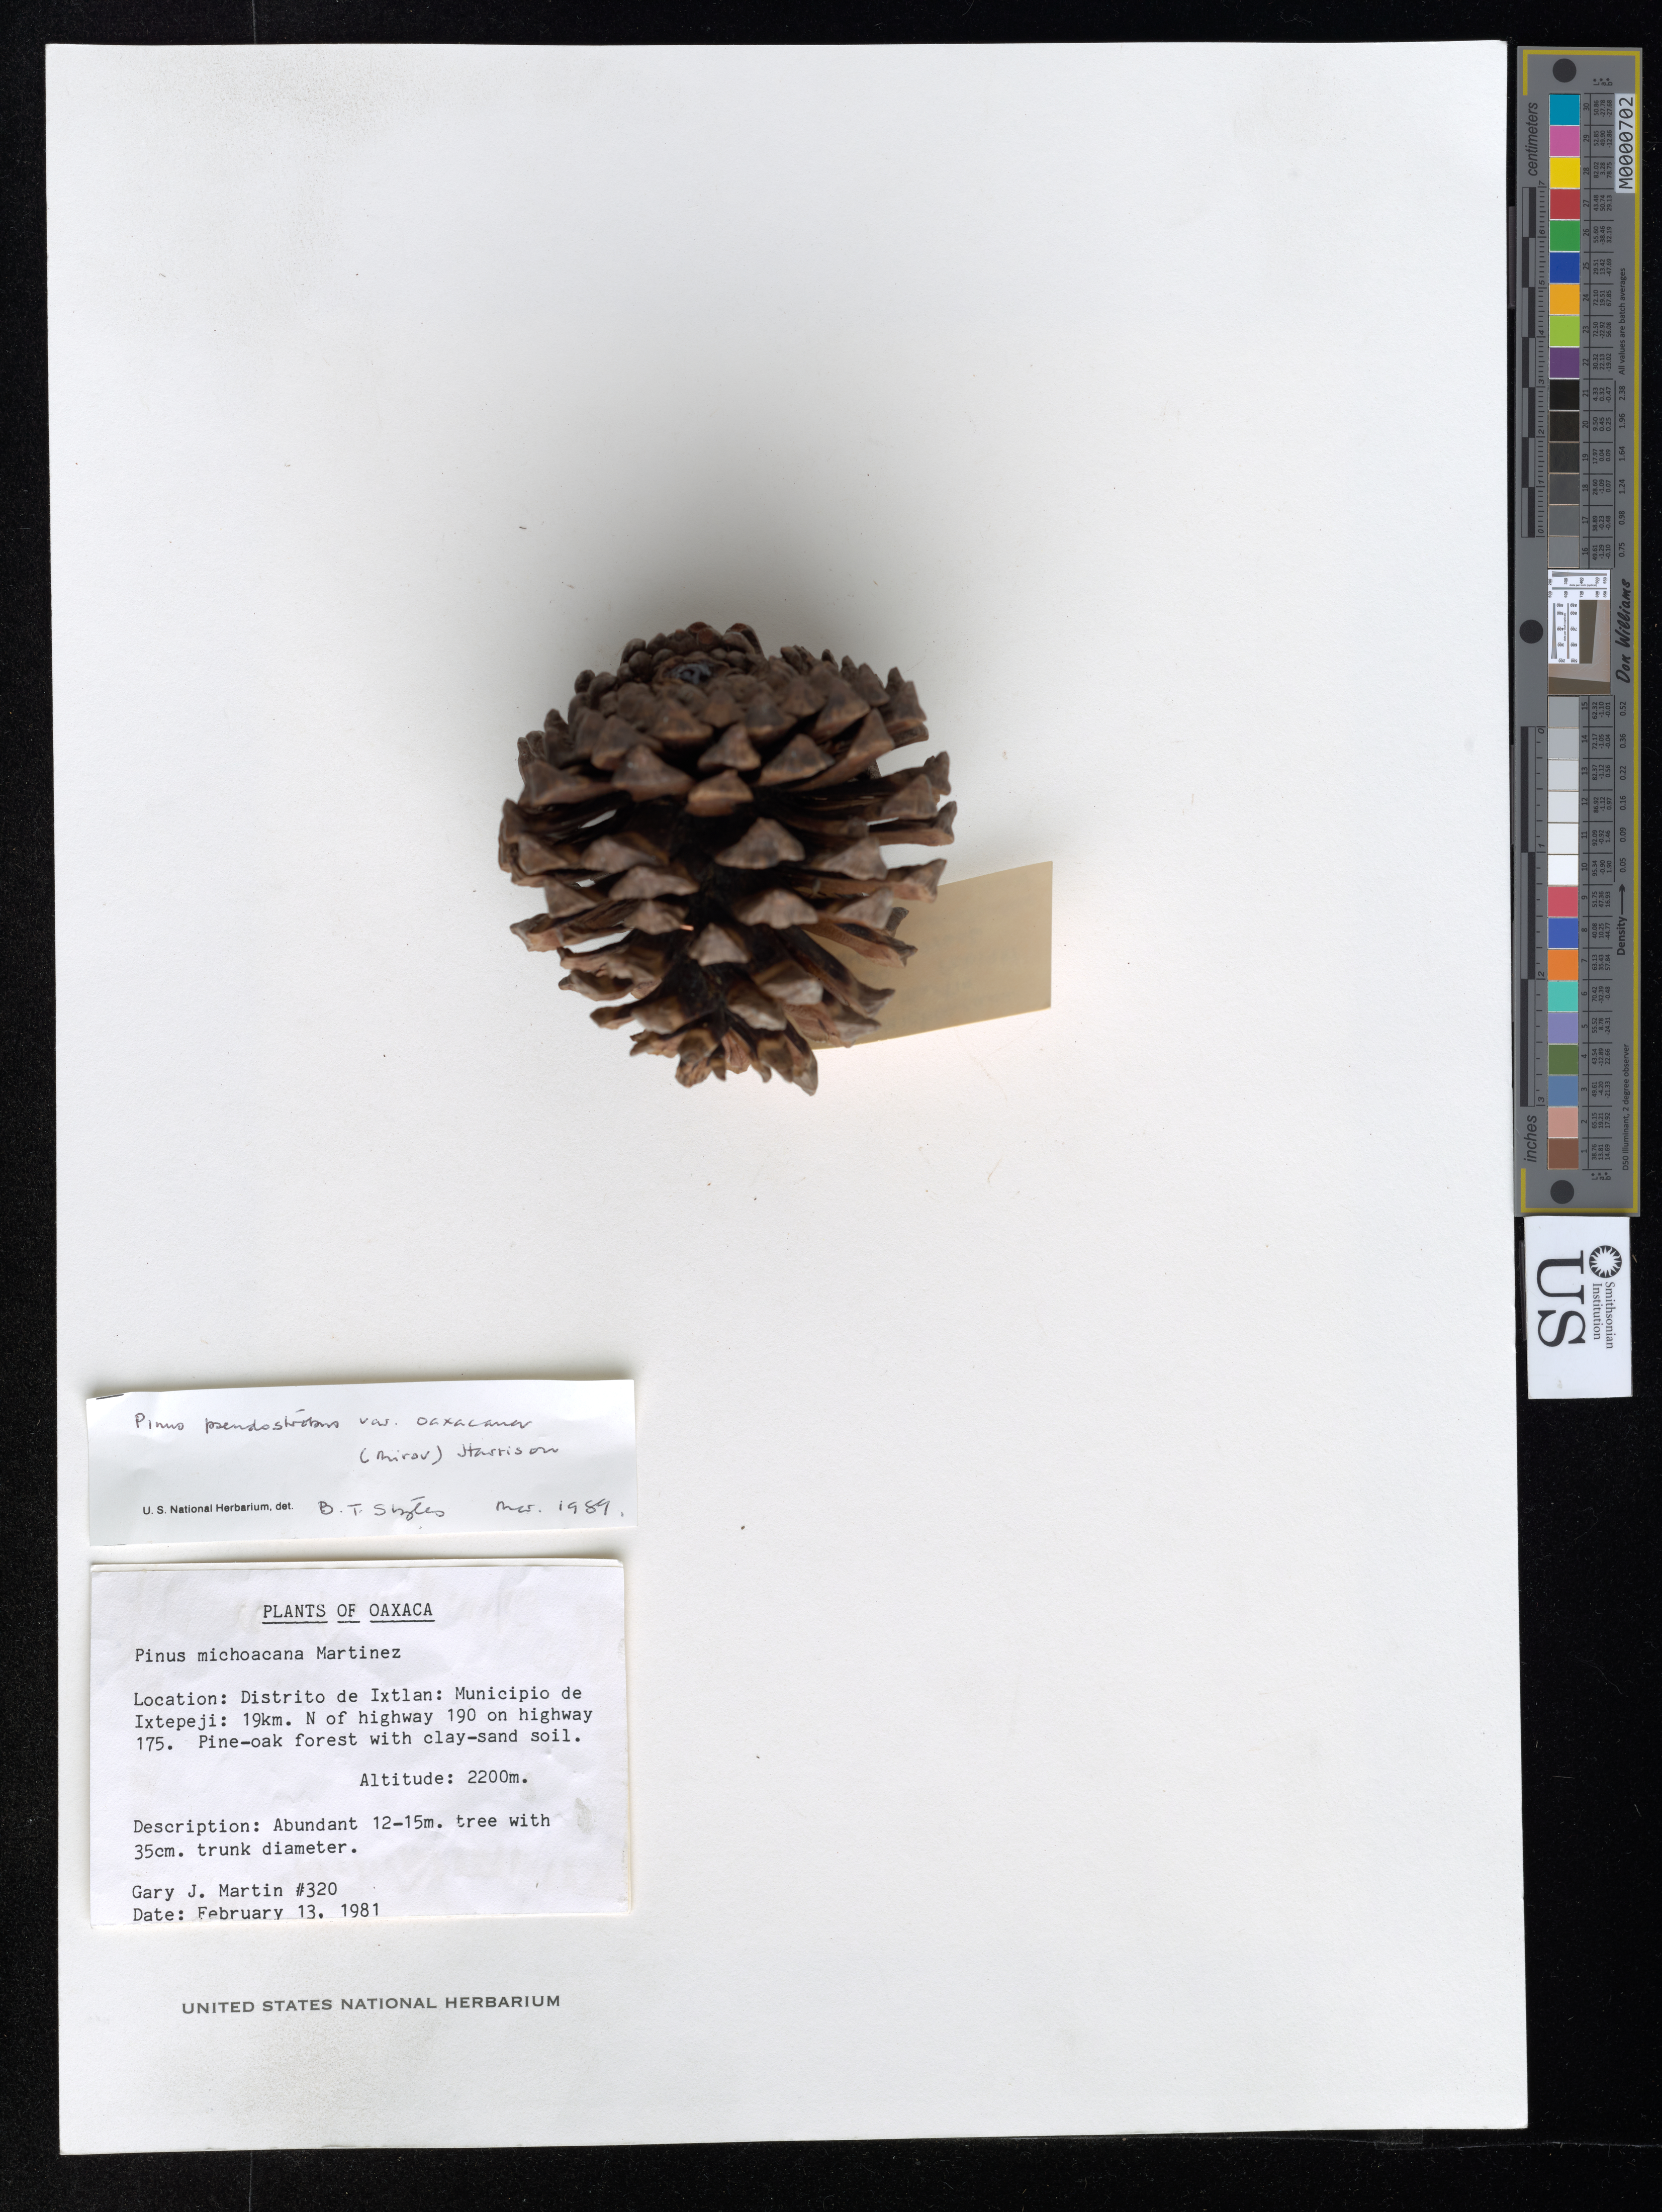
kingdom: Plantae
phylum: Tracheophyta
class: Pinopsida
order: Pinales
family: Pinaceae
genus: Pinus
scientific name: Pinus pseudostrobus var. oaxacana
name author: (Mirov) S.G. Harrison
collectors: G. J. Martin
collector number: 320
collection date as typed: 13 Feb 1981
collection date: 1981-02-13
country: Mexico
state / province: Oaxaca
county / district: Ixtlán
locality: Municipio de Ixtepeji: 19 km. N of highway 190 on highway 175.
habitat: Pine-oak forest with clay-sand soil.